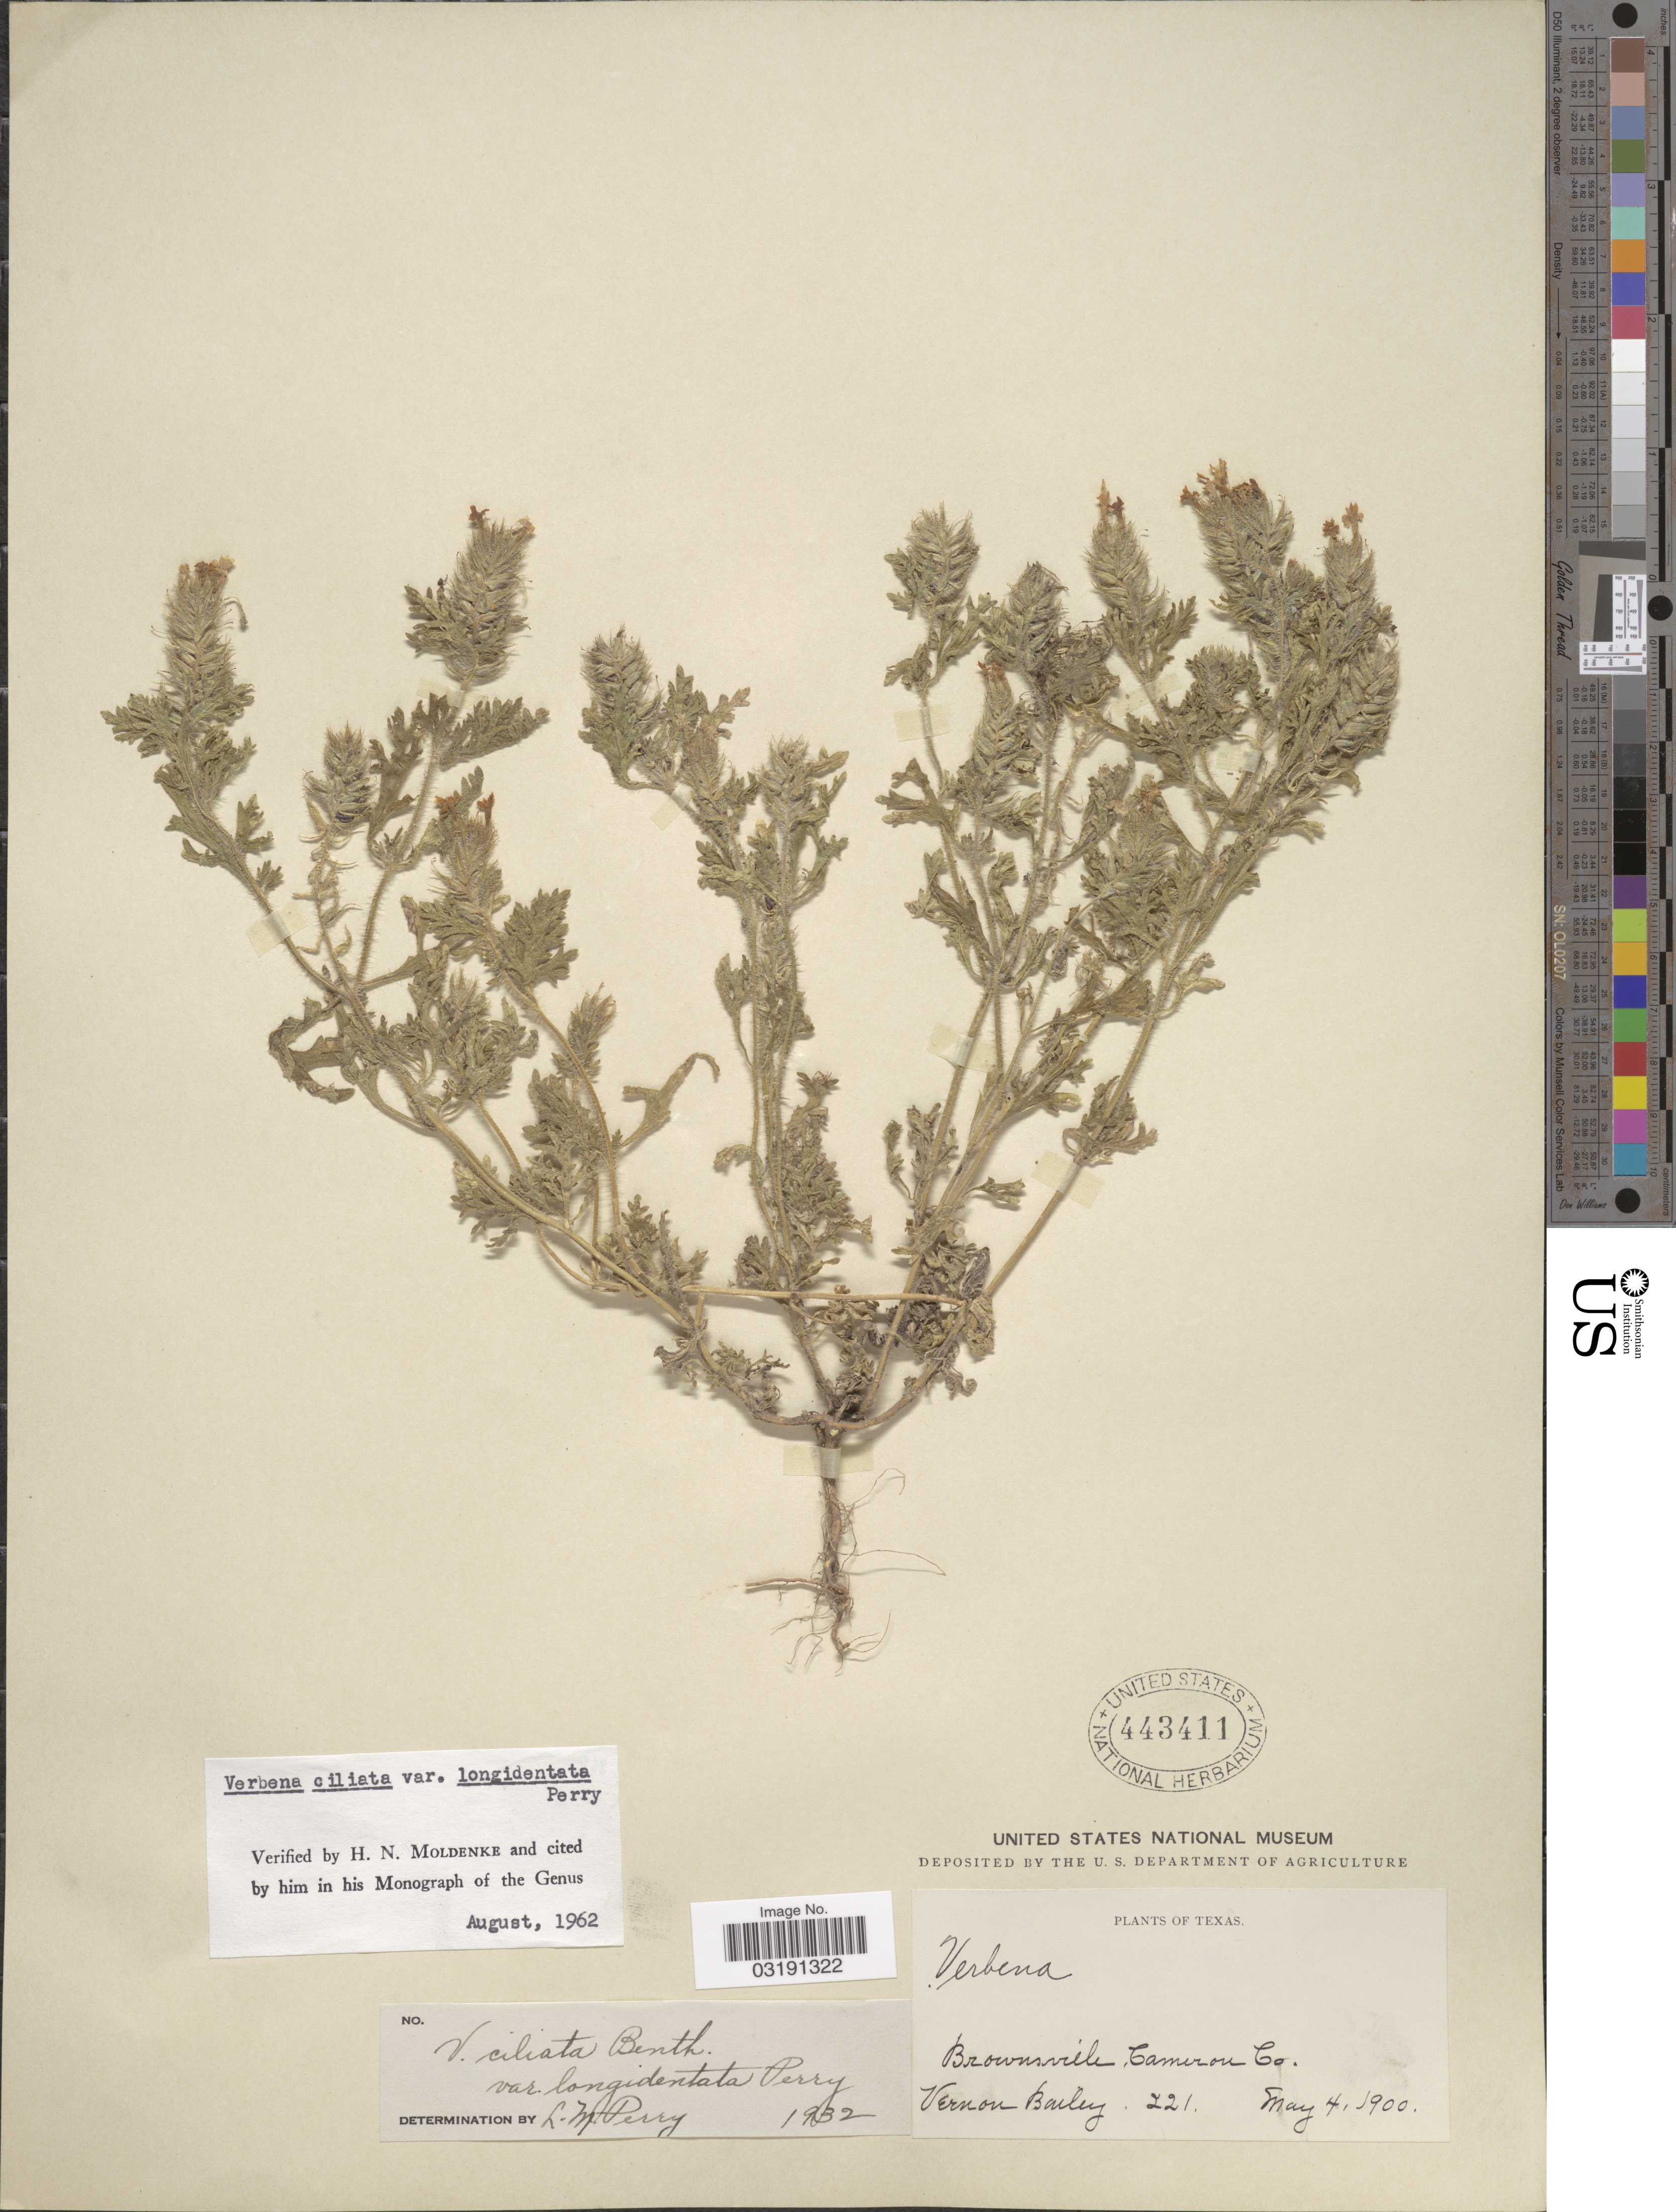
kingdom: Plantae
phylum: Tracheophyta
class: Magnoliopsida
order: Lamiales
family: Verbenaceae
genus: Verbena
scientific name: Verbena ciliata var. longidentata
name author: L.M. Perry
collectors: V. O. Bailey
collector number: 221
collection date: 1900-05-04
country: United States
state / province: Texas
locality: Brownsville, Cameron Co.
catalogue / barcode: US 443411